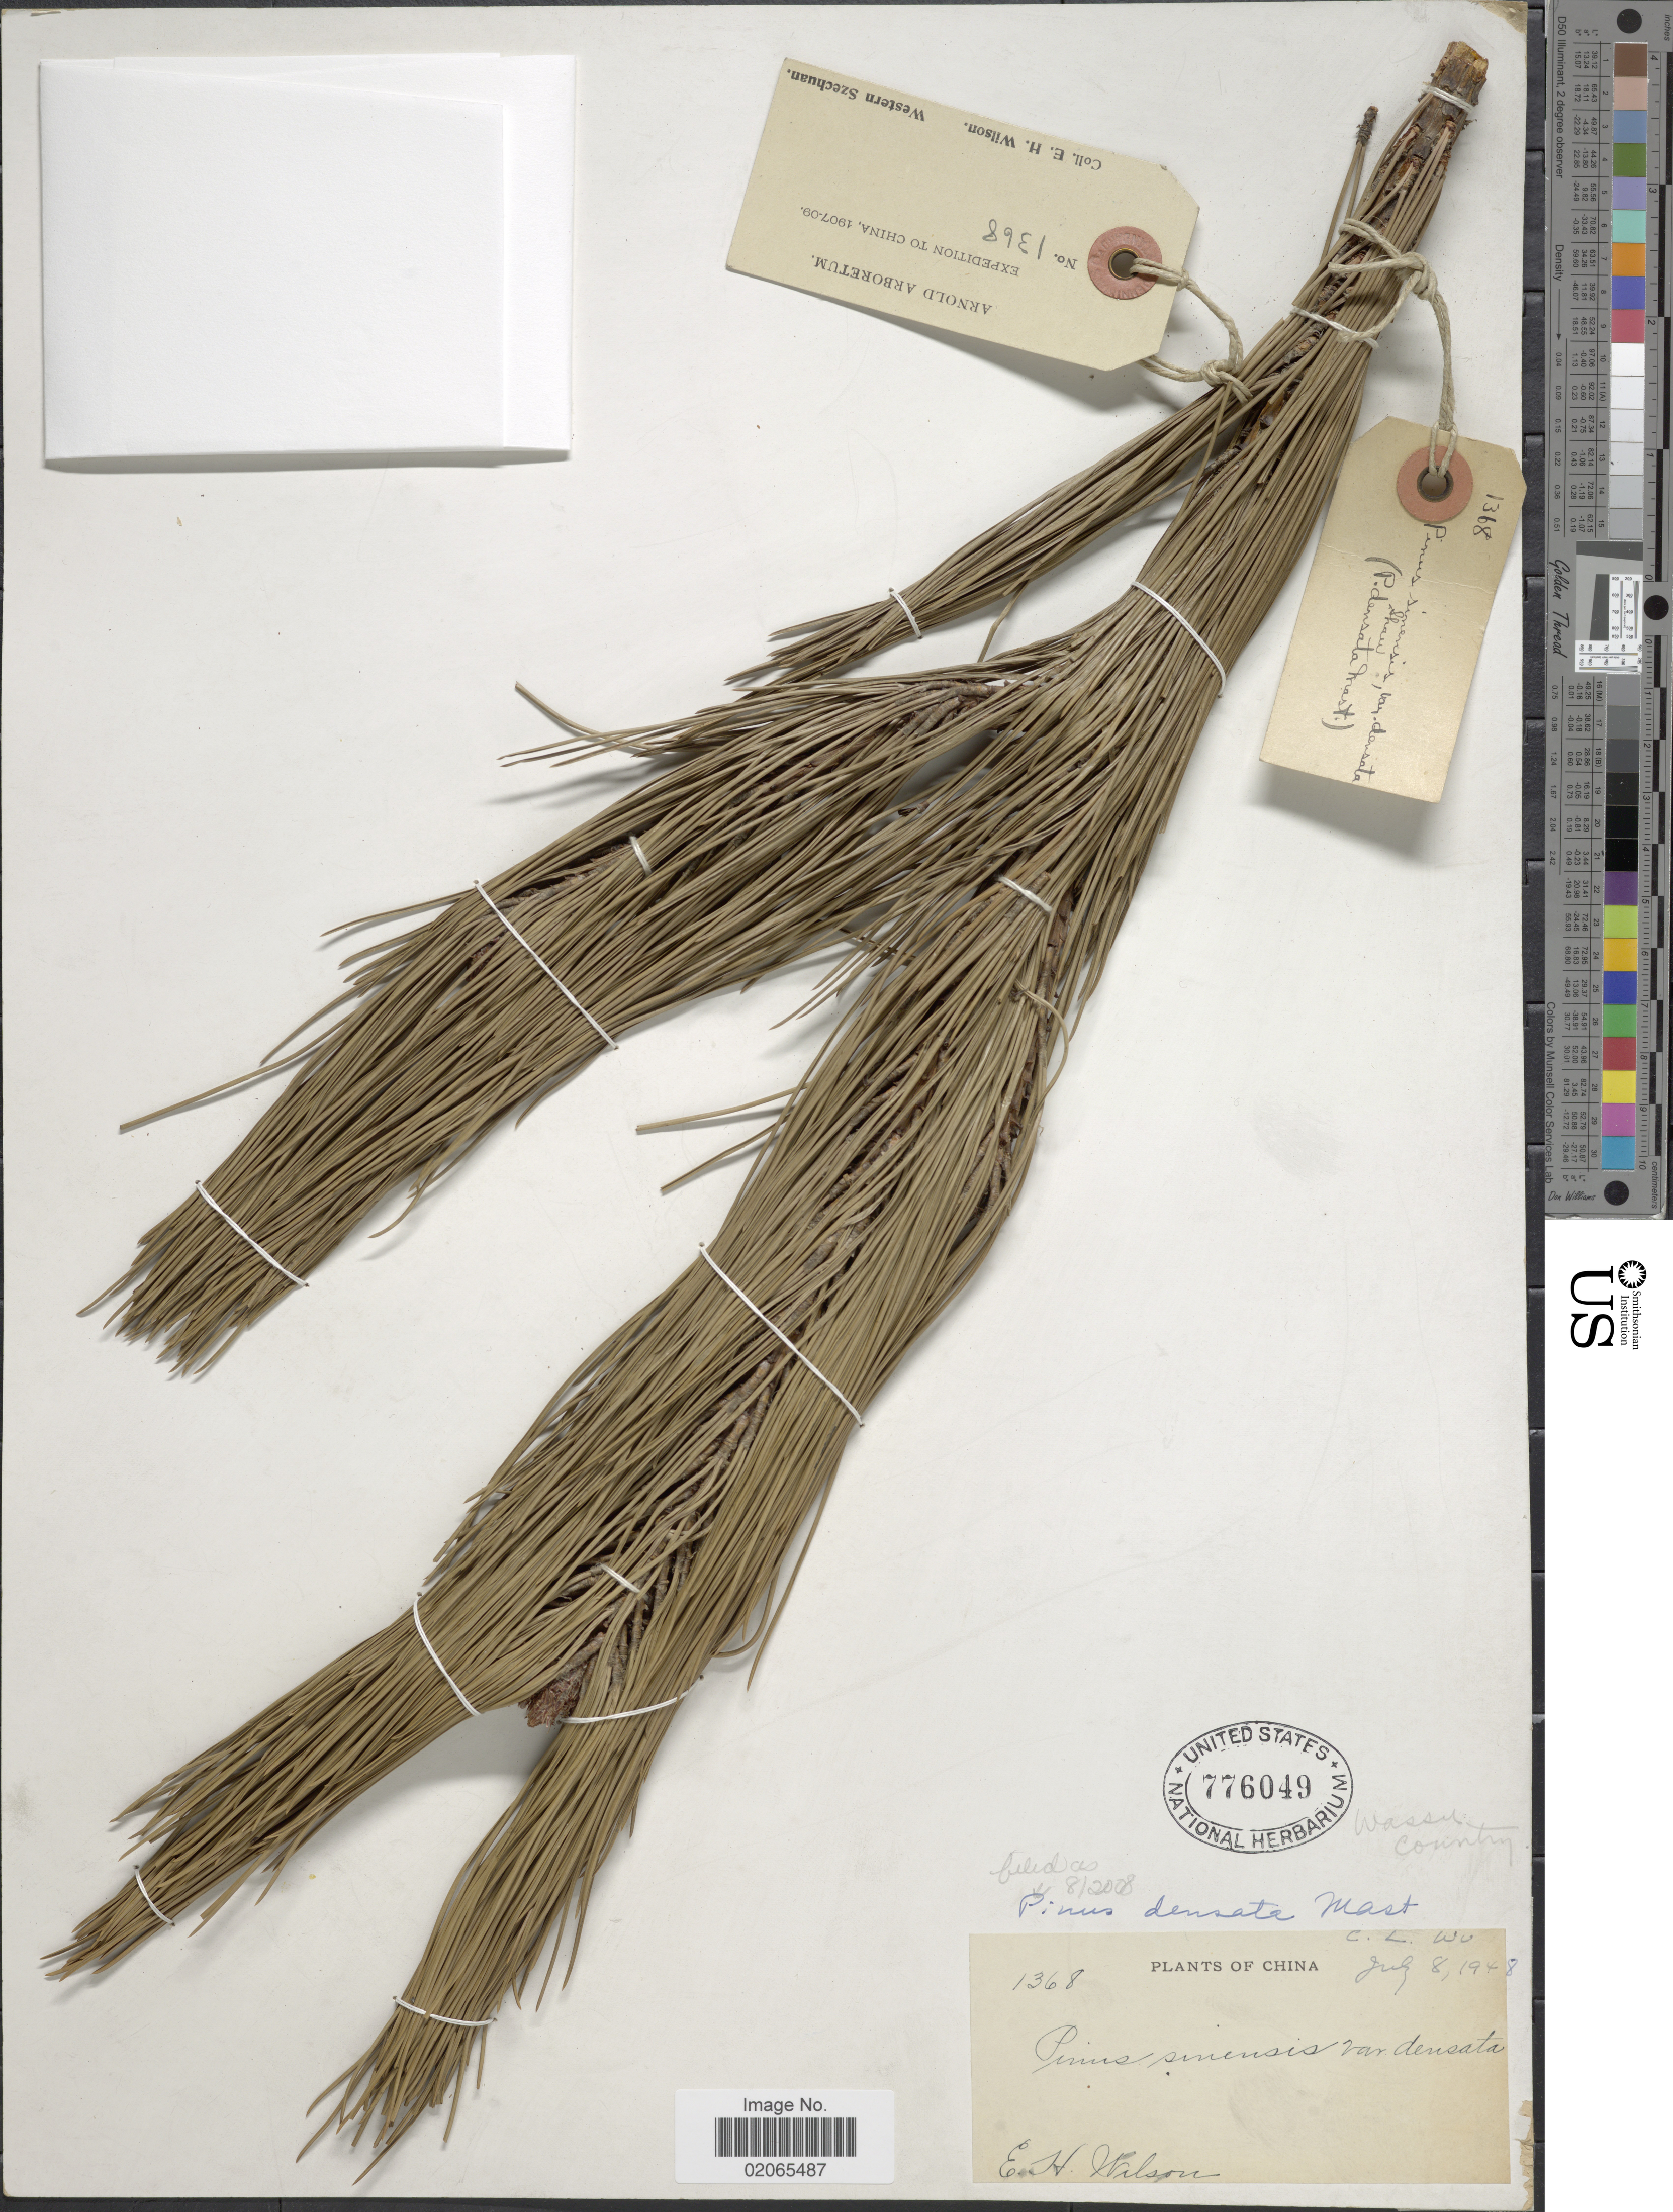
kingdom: Plantae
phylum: Tracheophyta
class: Pinopsida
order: Pinales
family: Pinaceae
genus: Pinus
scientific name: Pinus densata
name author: Mast.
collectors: E. Wilson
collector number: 1368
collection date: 1907/1909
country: China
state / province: Sichuan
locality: Western Szechuan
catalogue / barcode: US 776049